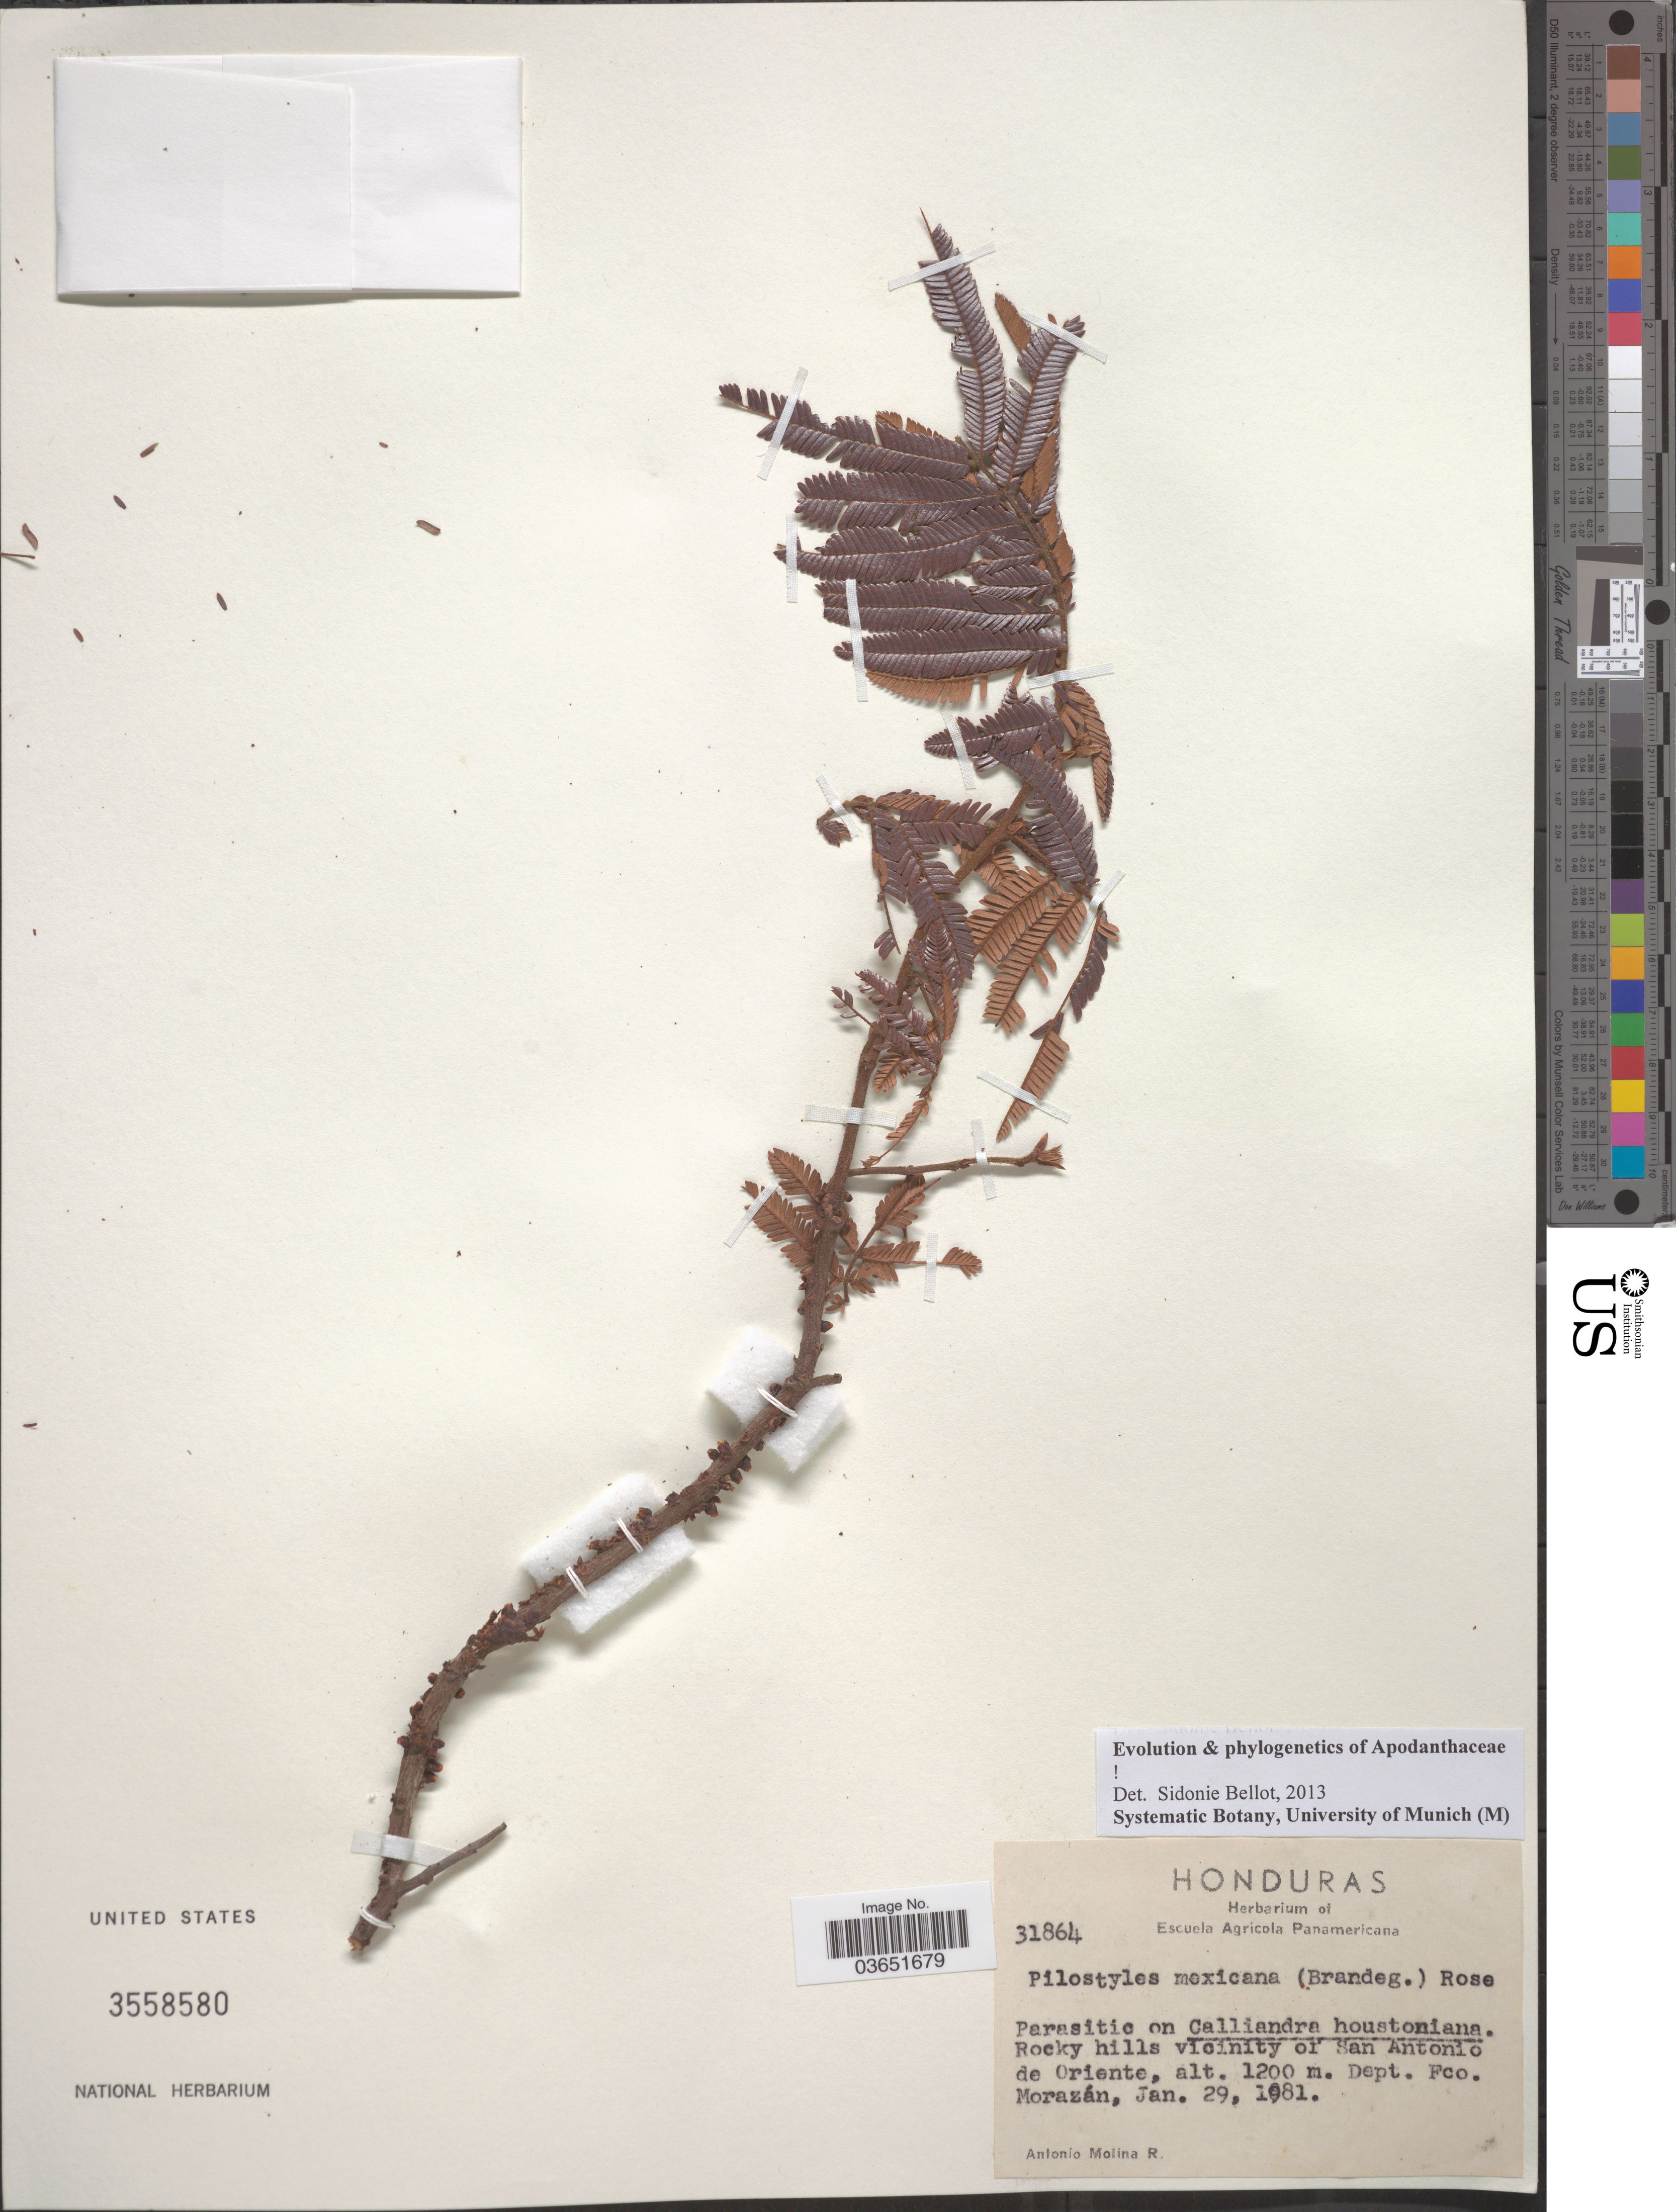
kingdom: Plantae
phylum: Tracheophyta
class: Magnoliopsida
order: Cucurbitales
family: Apodanthaceae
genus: Pilostyles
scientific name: Pilostyles mexicana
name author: (Brandegee) Rose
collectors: A. Molina R.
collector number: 31864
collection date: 1981-01-29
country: Honduras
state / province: Fco. Morazán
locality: Vicinity of San Antonio de Oriente, Dept. Fco. Morazán.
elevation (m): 1200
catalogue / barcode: US 3558580